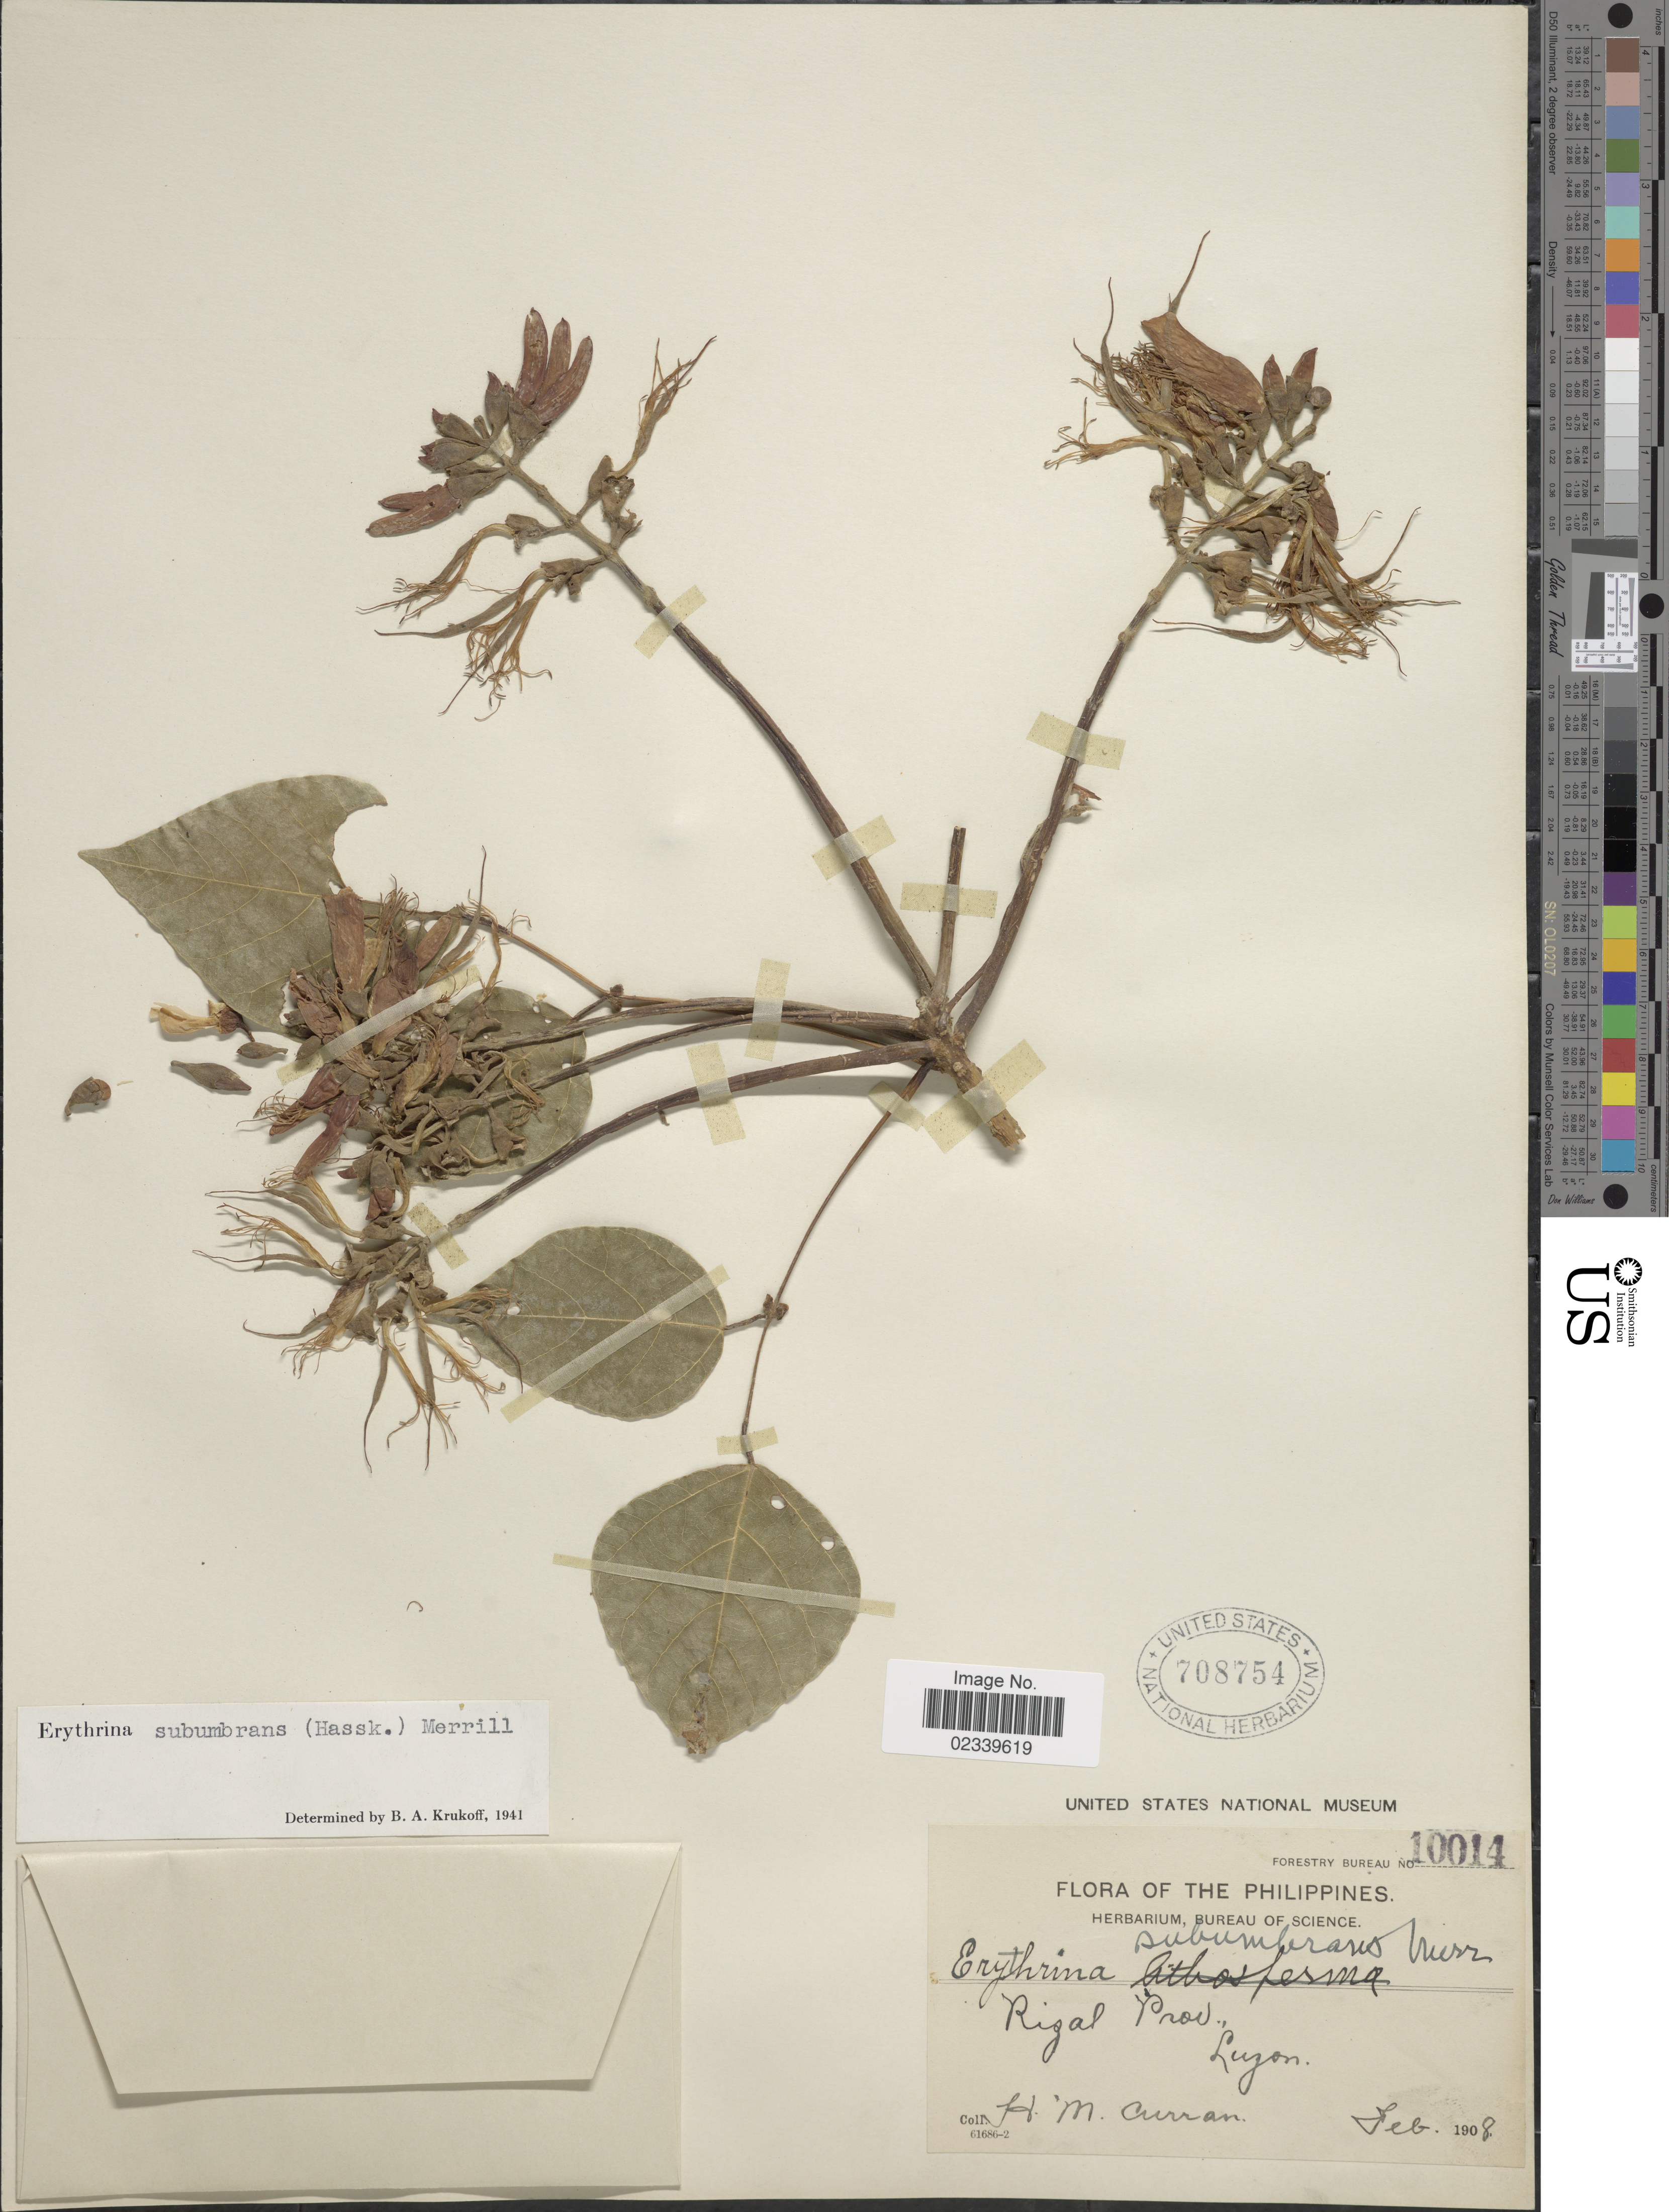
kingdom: Plantae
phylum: Tracheophyta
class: Magnoliopsida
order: Fabales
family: Fabaceae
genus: Erythrina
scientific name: Erythrina subumbrans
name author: (Hassk.) Merr.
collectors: H. M. Curran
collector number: Forestry Bureau 10014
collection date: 1908-02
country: Philippines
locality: Rizal Prov., Luzon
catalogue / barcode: US 708754